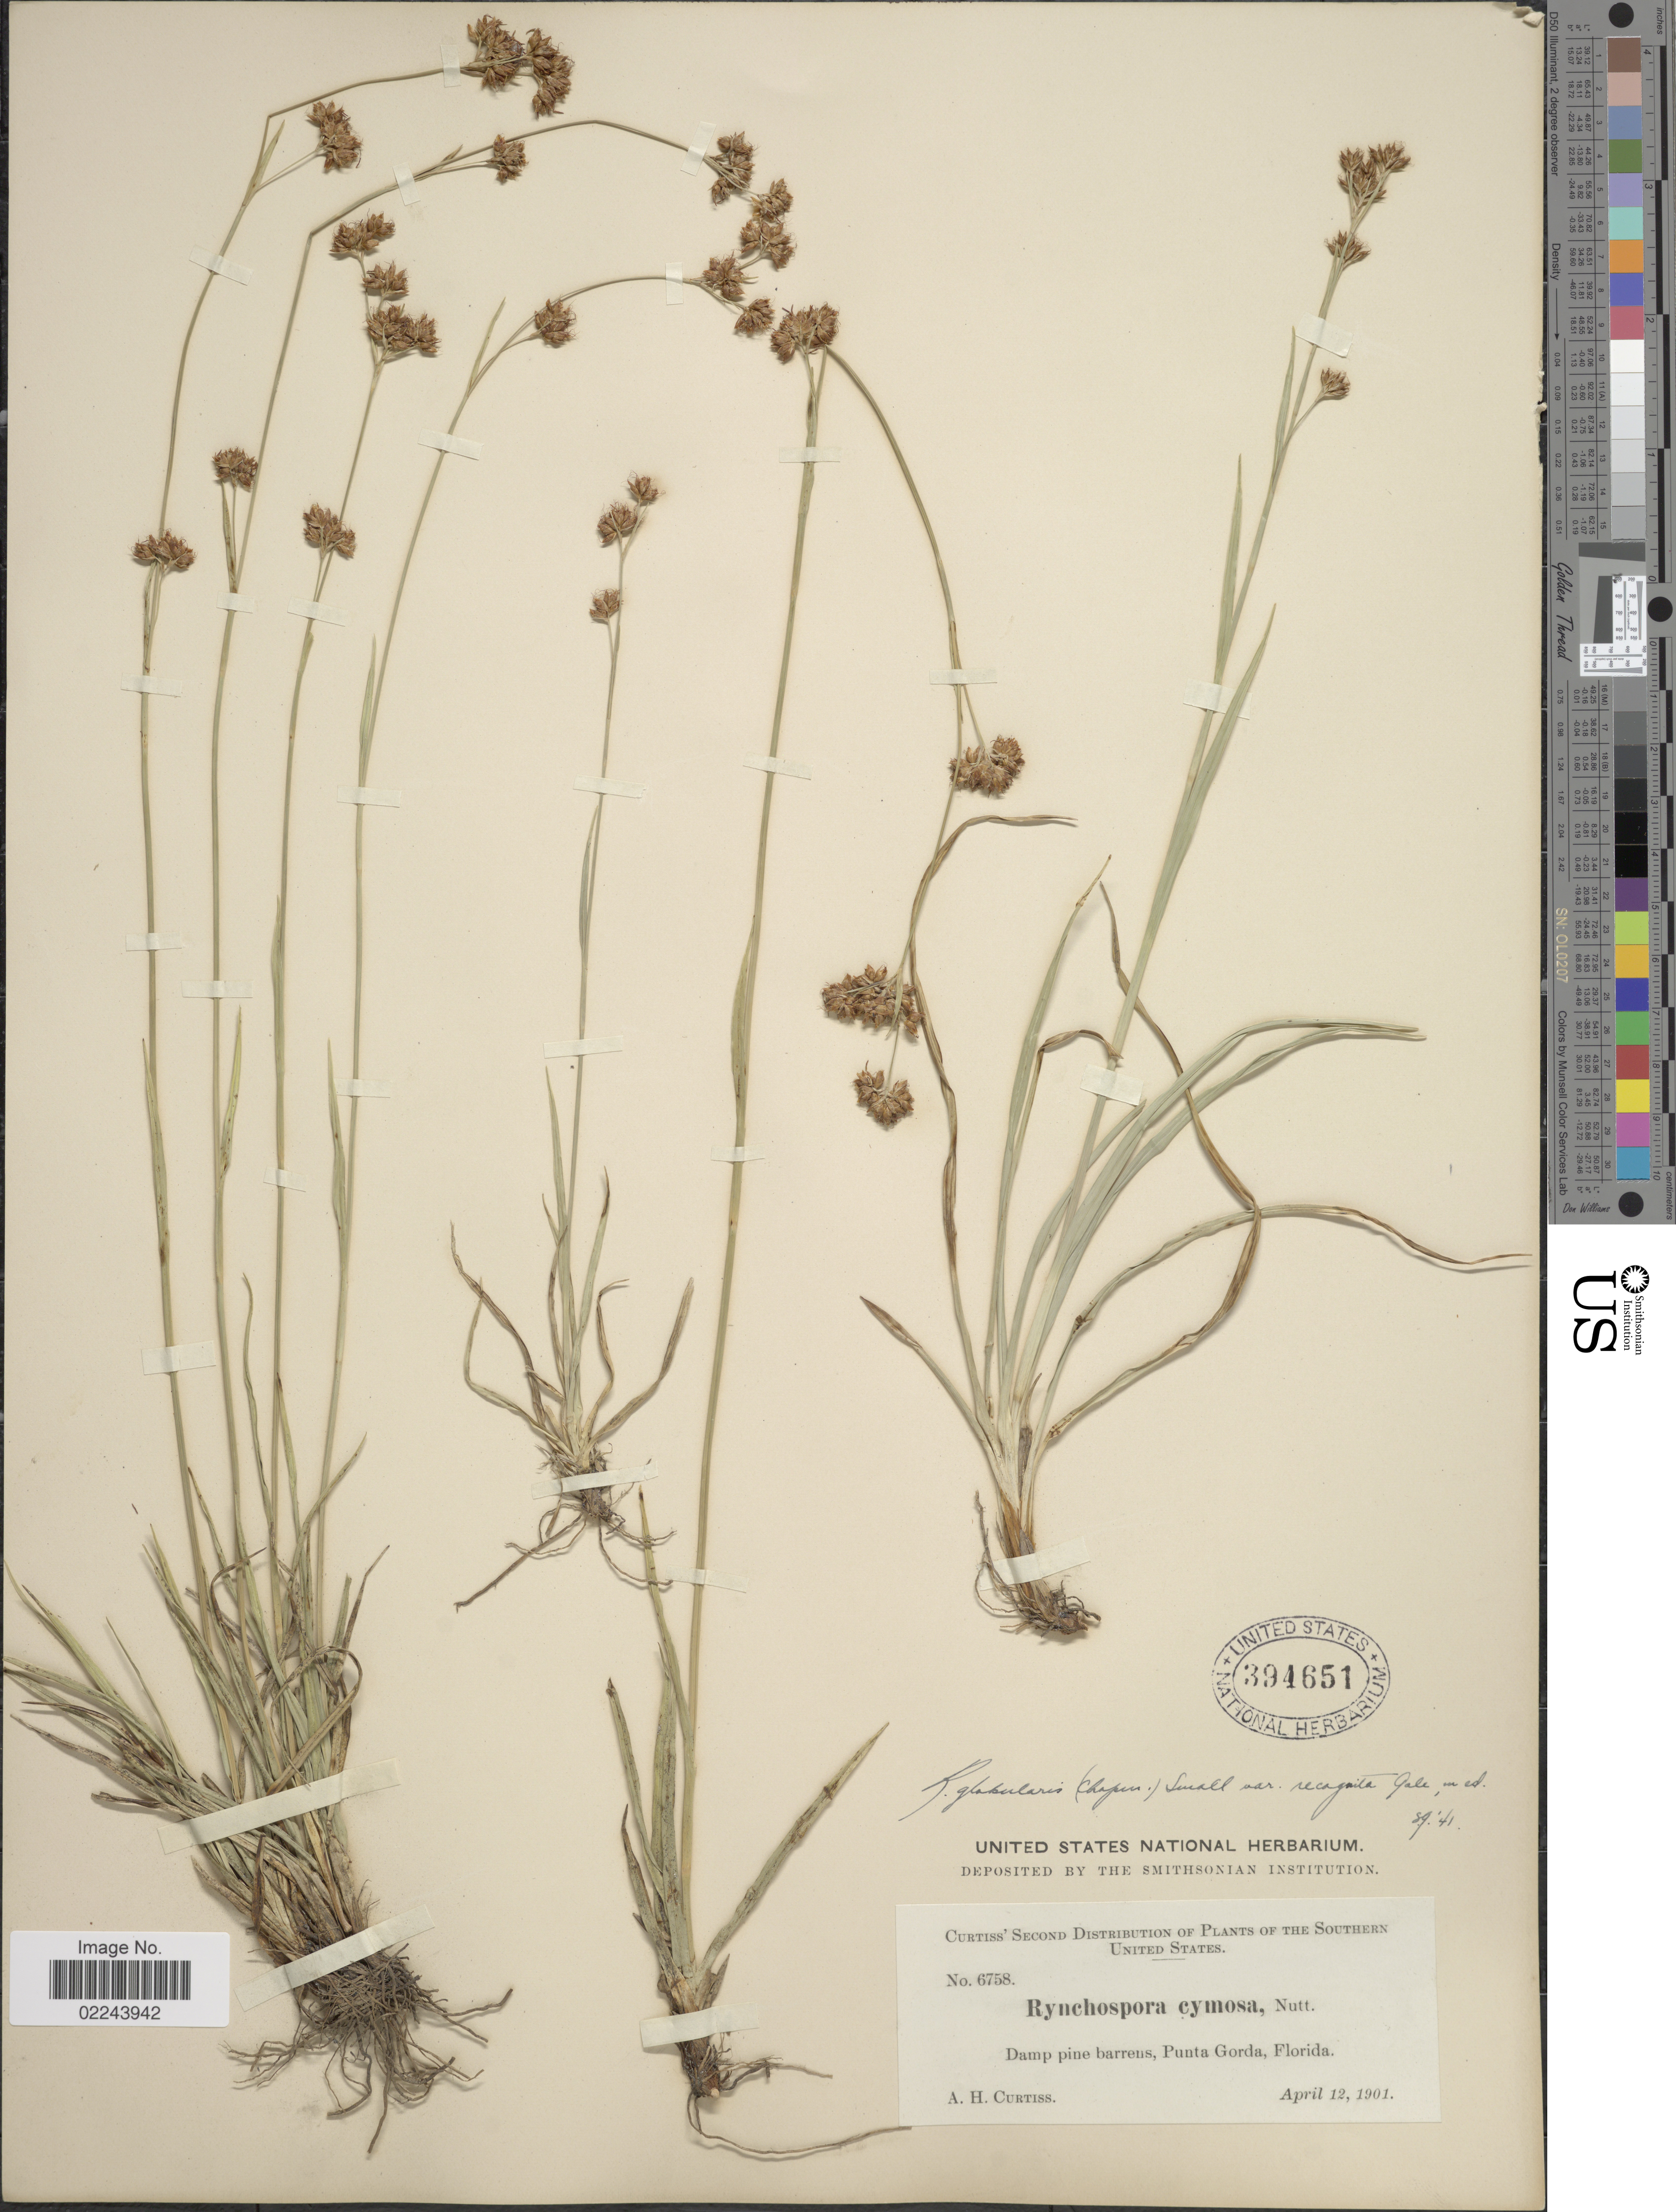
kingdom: Plantae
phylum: Tracheophyta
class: Liliopsida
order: Poales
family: Cyperaceae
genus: Rhynchospora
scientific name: Rhynchospora recognita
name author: (Gale) Kral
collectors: A. H. Curtiss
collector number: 6758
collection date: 1901-04-12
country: United States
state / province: Florida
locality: Southern United States, Punta Gorda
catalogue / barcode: US 394651